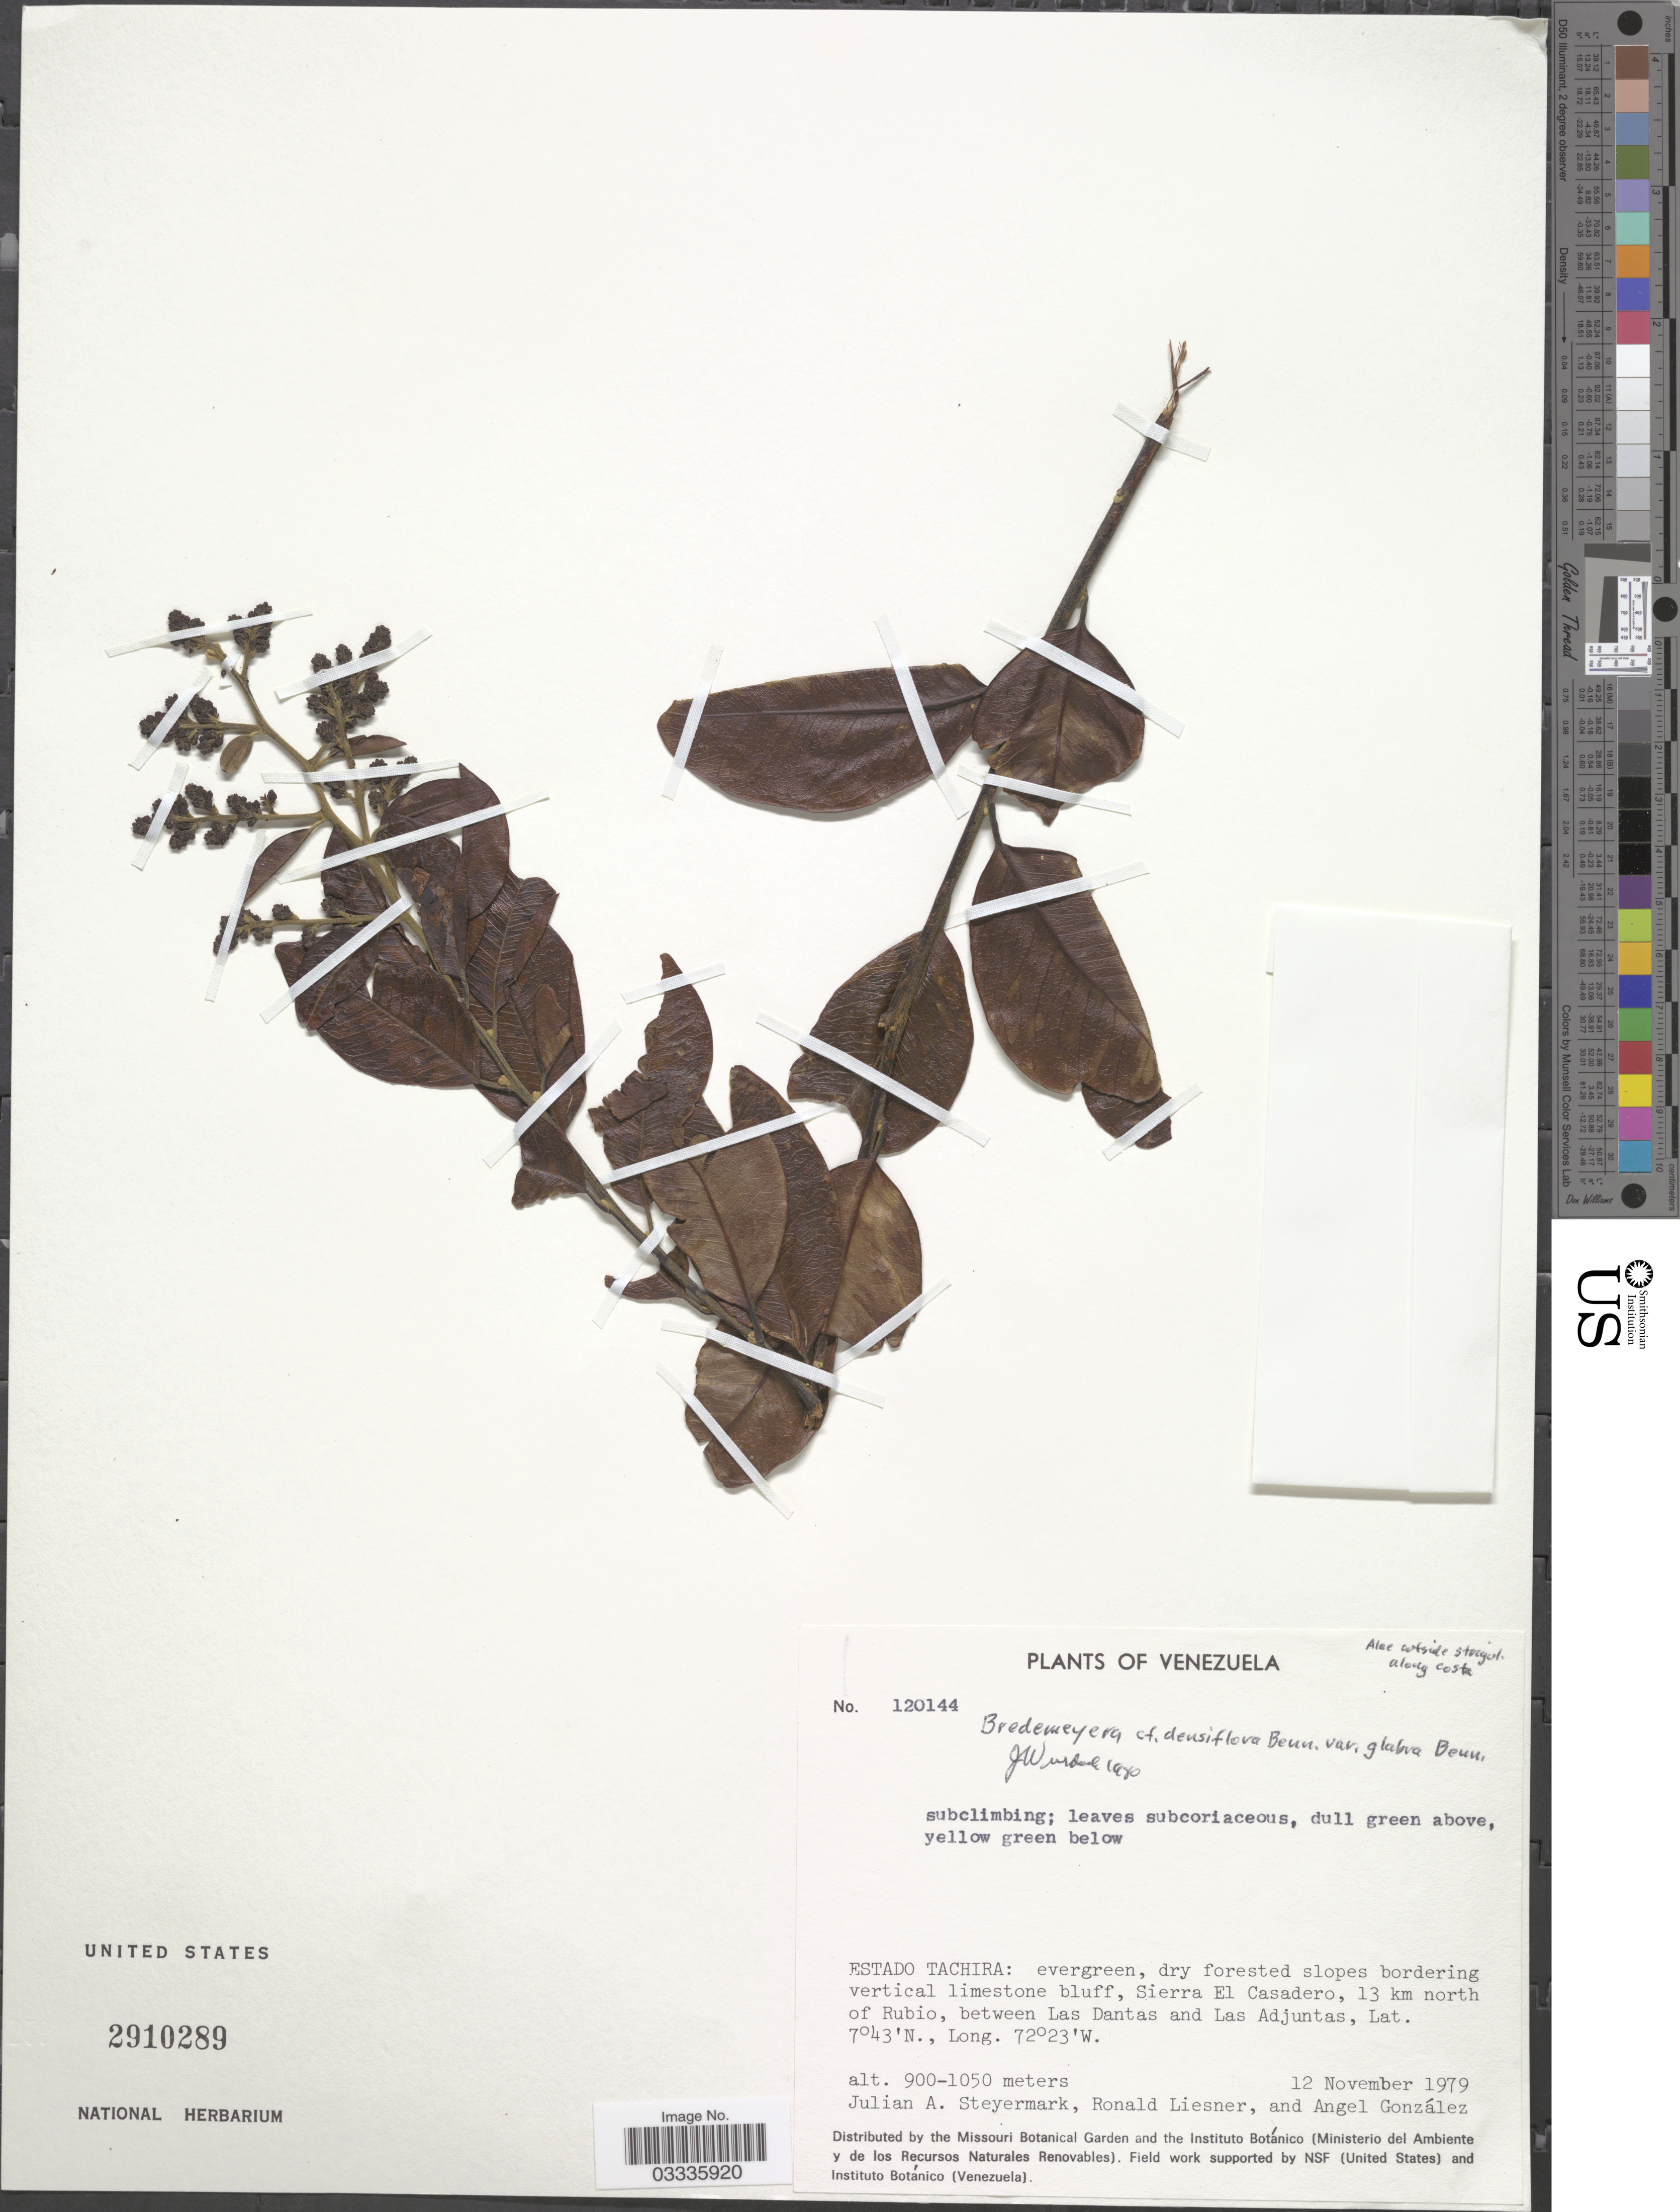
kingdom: Plantae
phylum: Tracheophyta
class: Magnoliopsida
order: Fabales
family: Polygalaceae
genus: Bredemeyera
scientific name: Bredemeyera densiflora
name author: A.W. Benn.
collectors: J. Steyermark, R. L. Liesner & A. C. González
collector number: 120144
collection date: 1979-11-12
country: Venezuela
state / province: Tachira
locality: Sierra El Casadero, 13 km north of Rubio, between Las Dantas and Las Adjuntas.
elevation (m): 900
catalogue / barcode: US 2910289